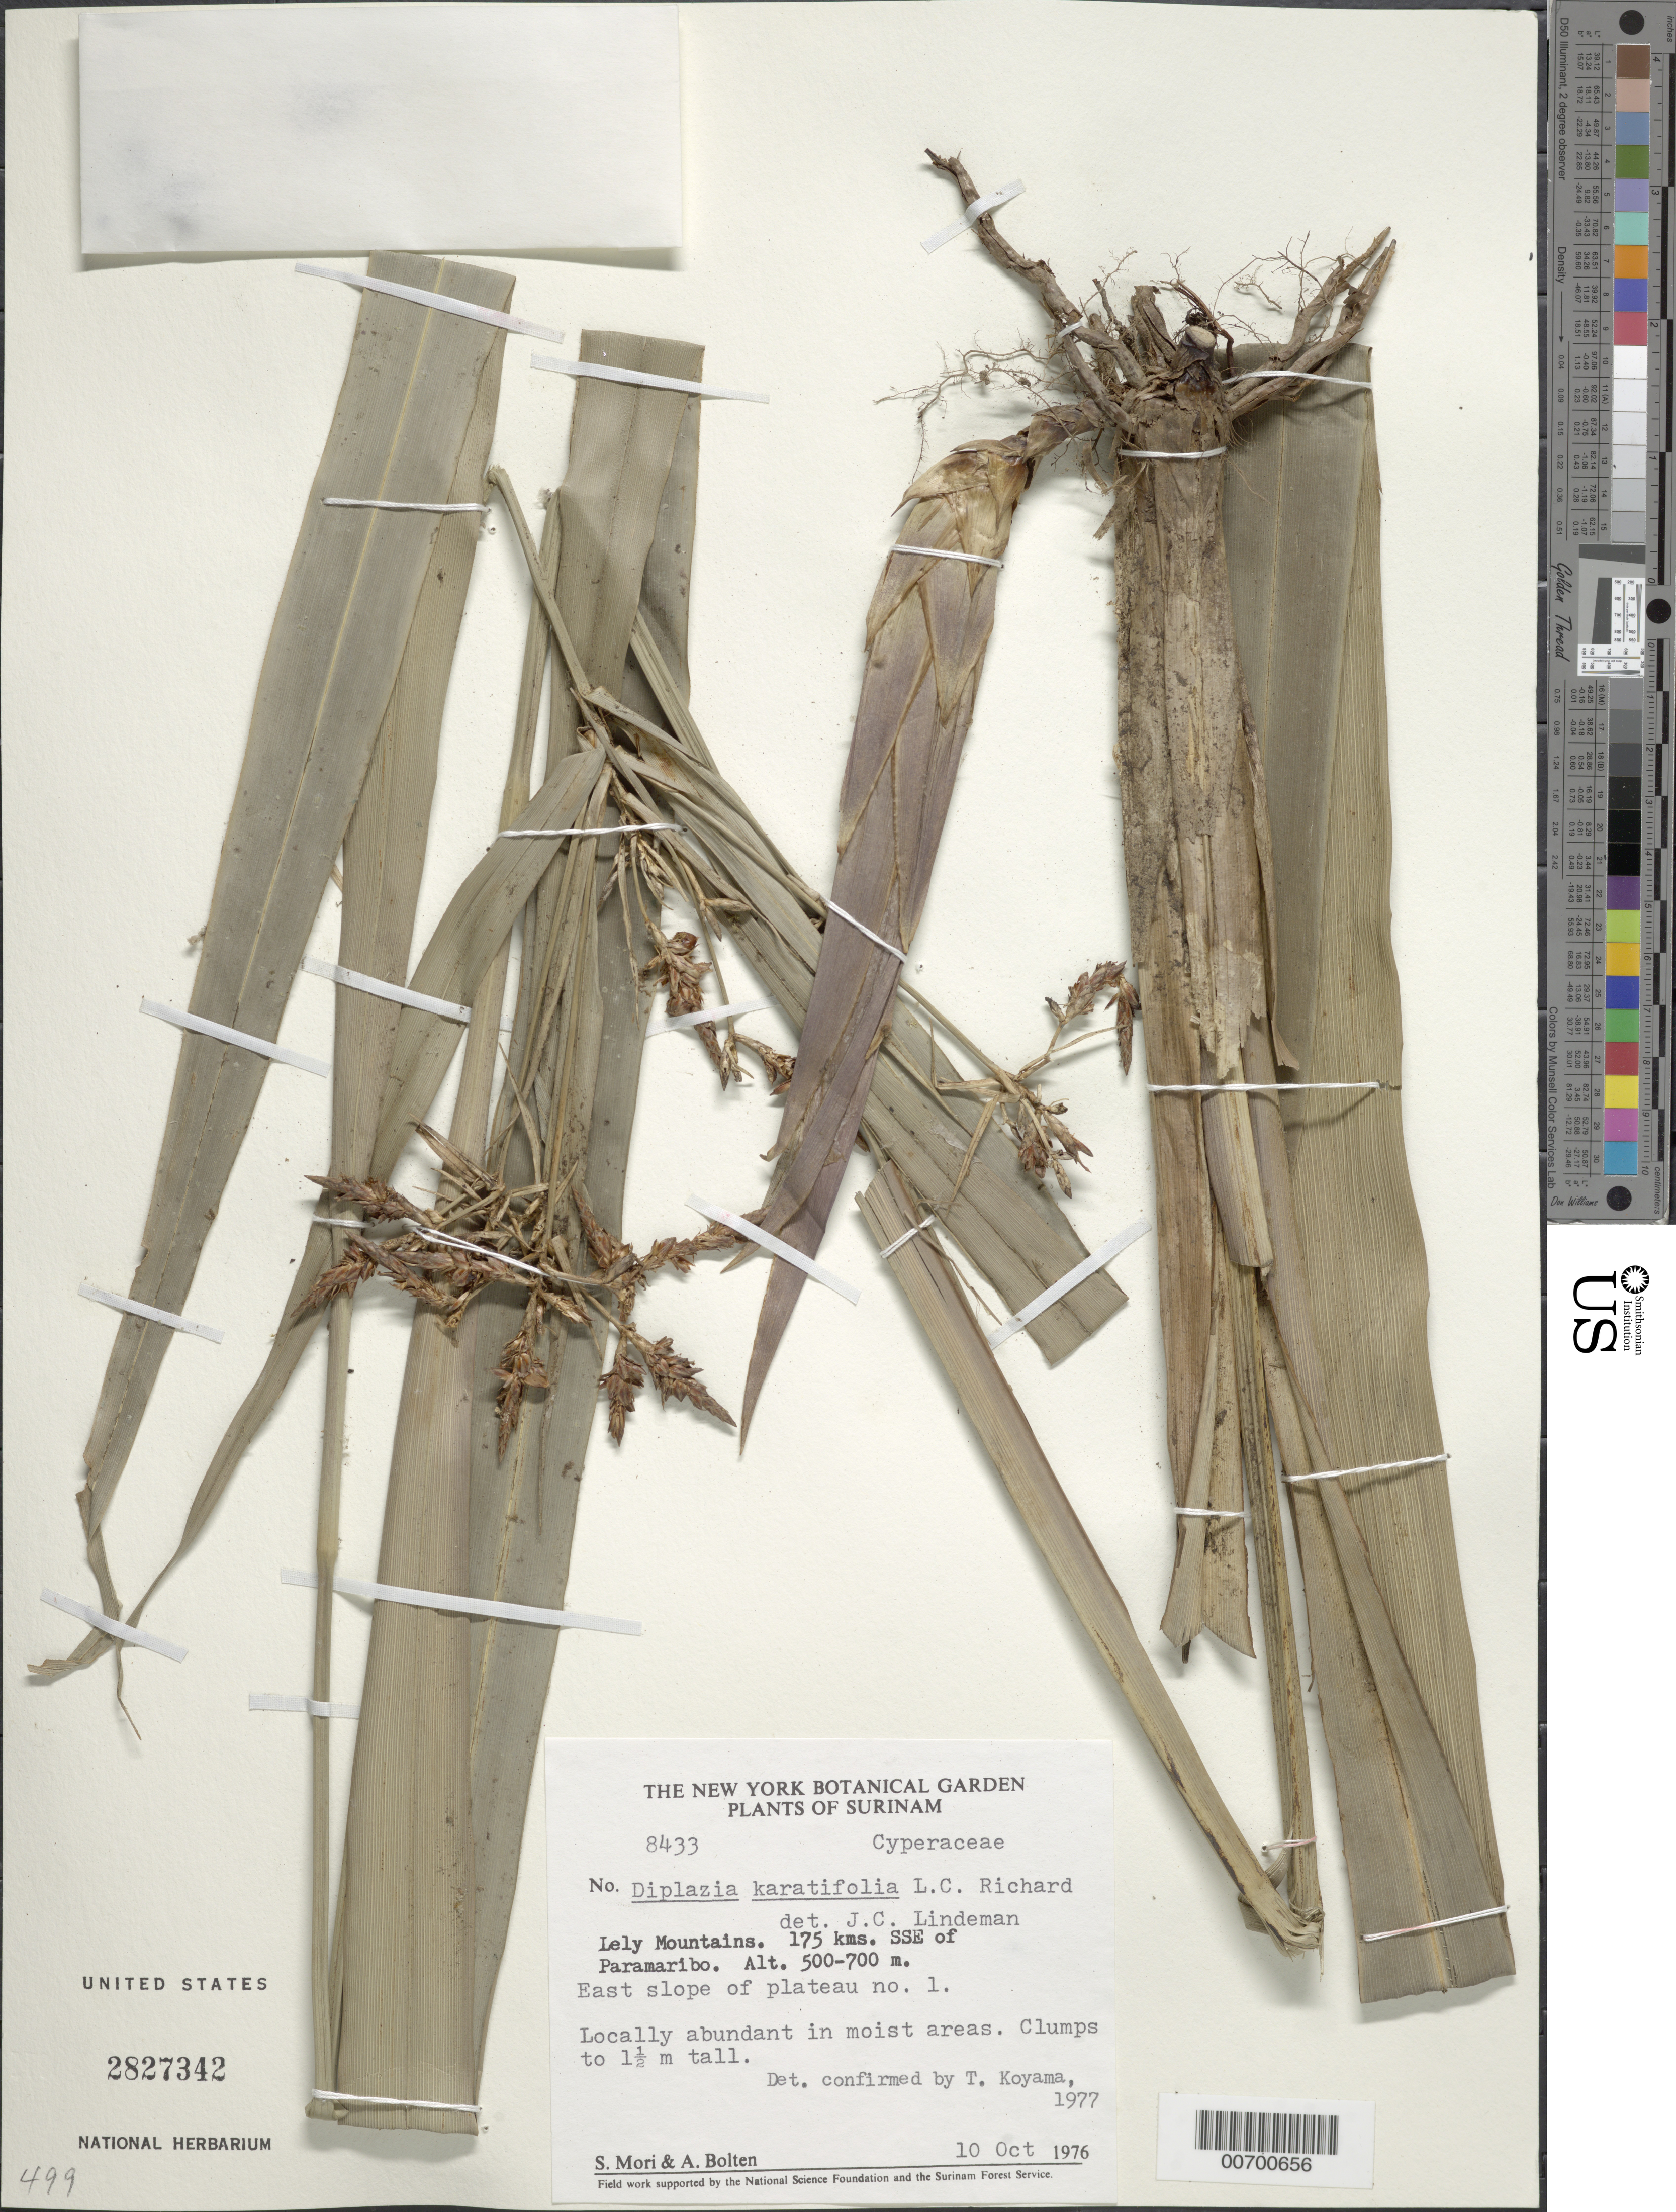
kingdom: Plantae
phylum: Tracheophyta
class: Liliopsida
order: Poales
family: Cyperaceae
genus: Diplasia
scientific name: Diplasia karatifolia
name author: Rich.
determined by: Koyama, Tetsuo M.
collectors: S. Mori & A. Bolten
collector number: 8433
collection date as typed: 10-Oct-76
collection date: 1976-10-10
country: Suriname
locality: Lely Mts., 175 km SSE of Paramaribo. East slope of plateau no. 1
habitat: Moist areas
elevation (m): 500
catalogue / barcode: US 2827342